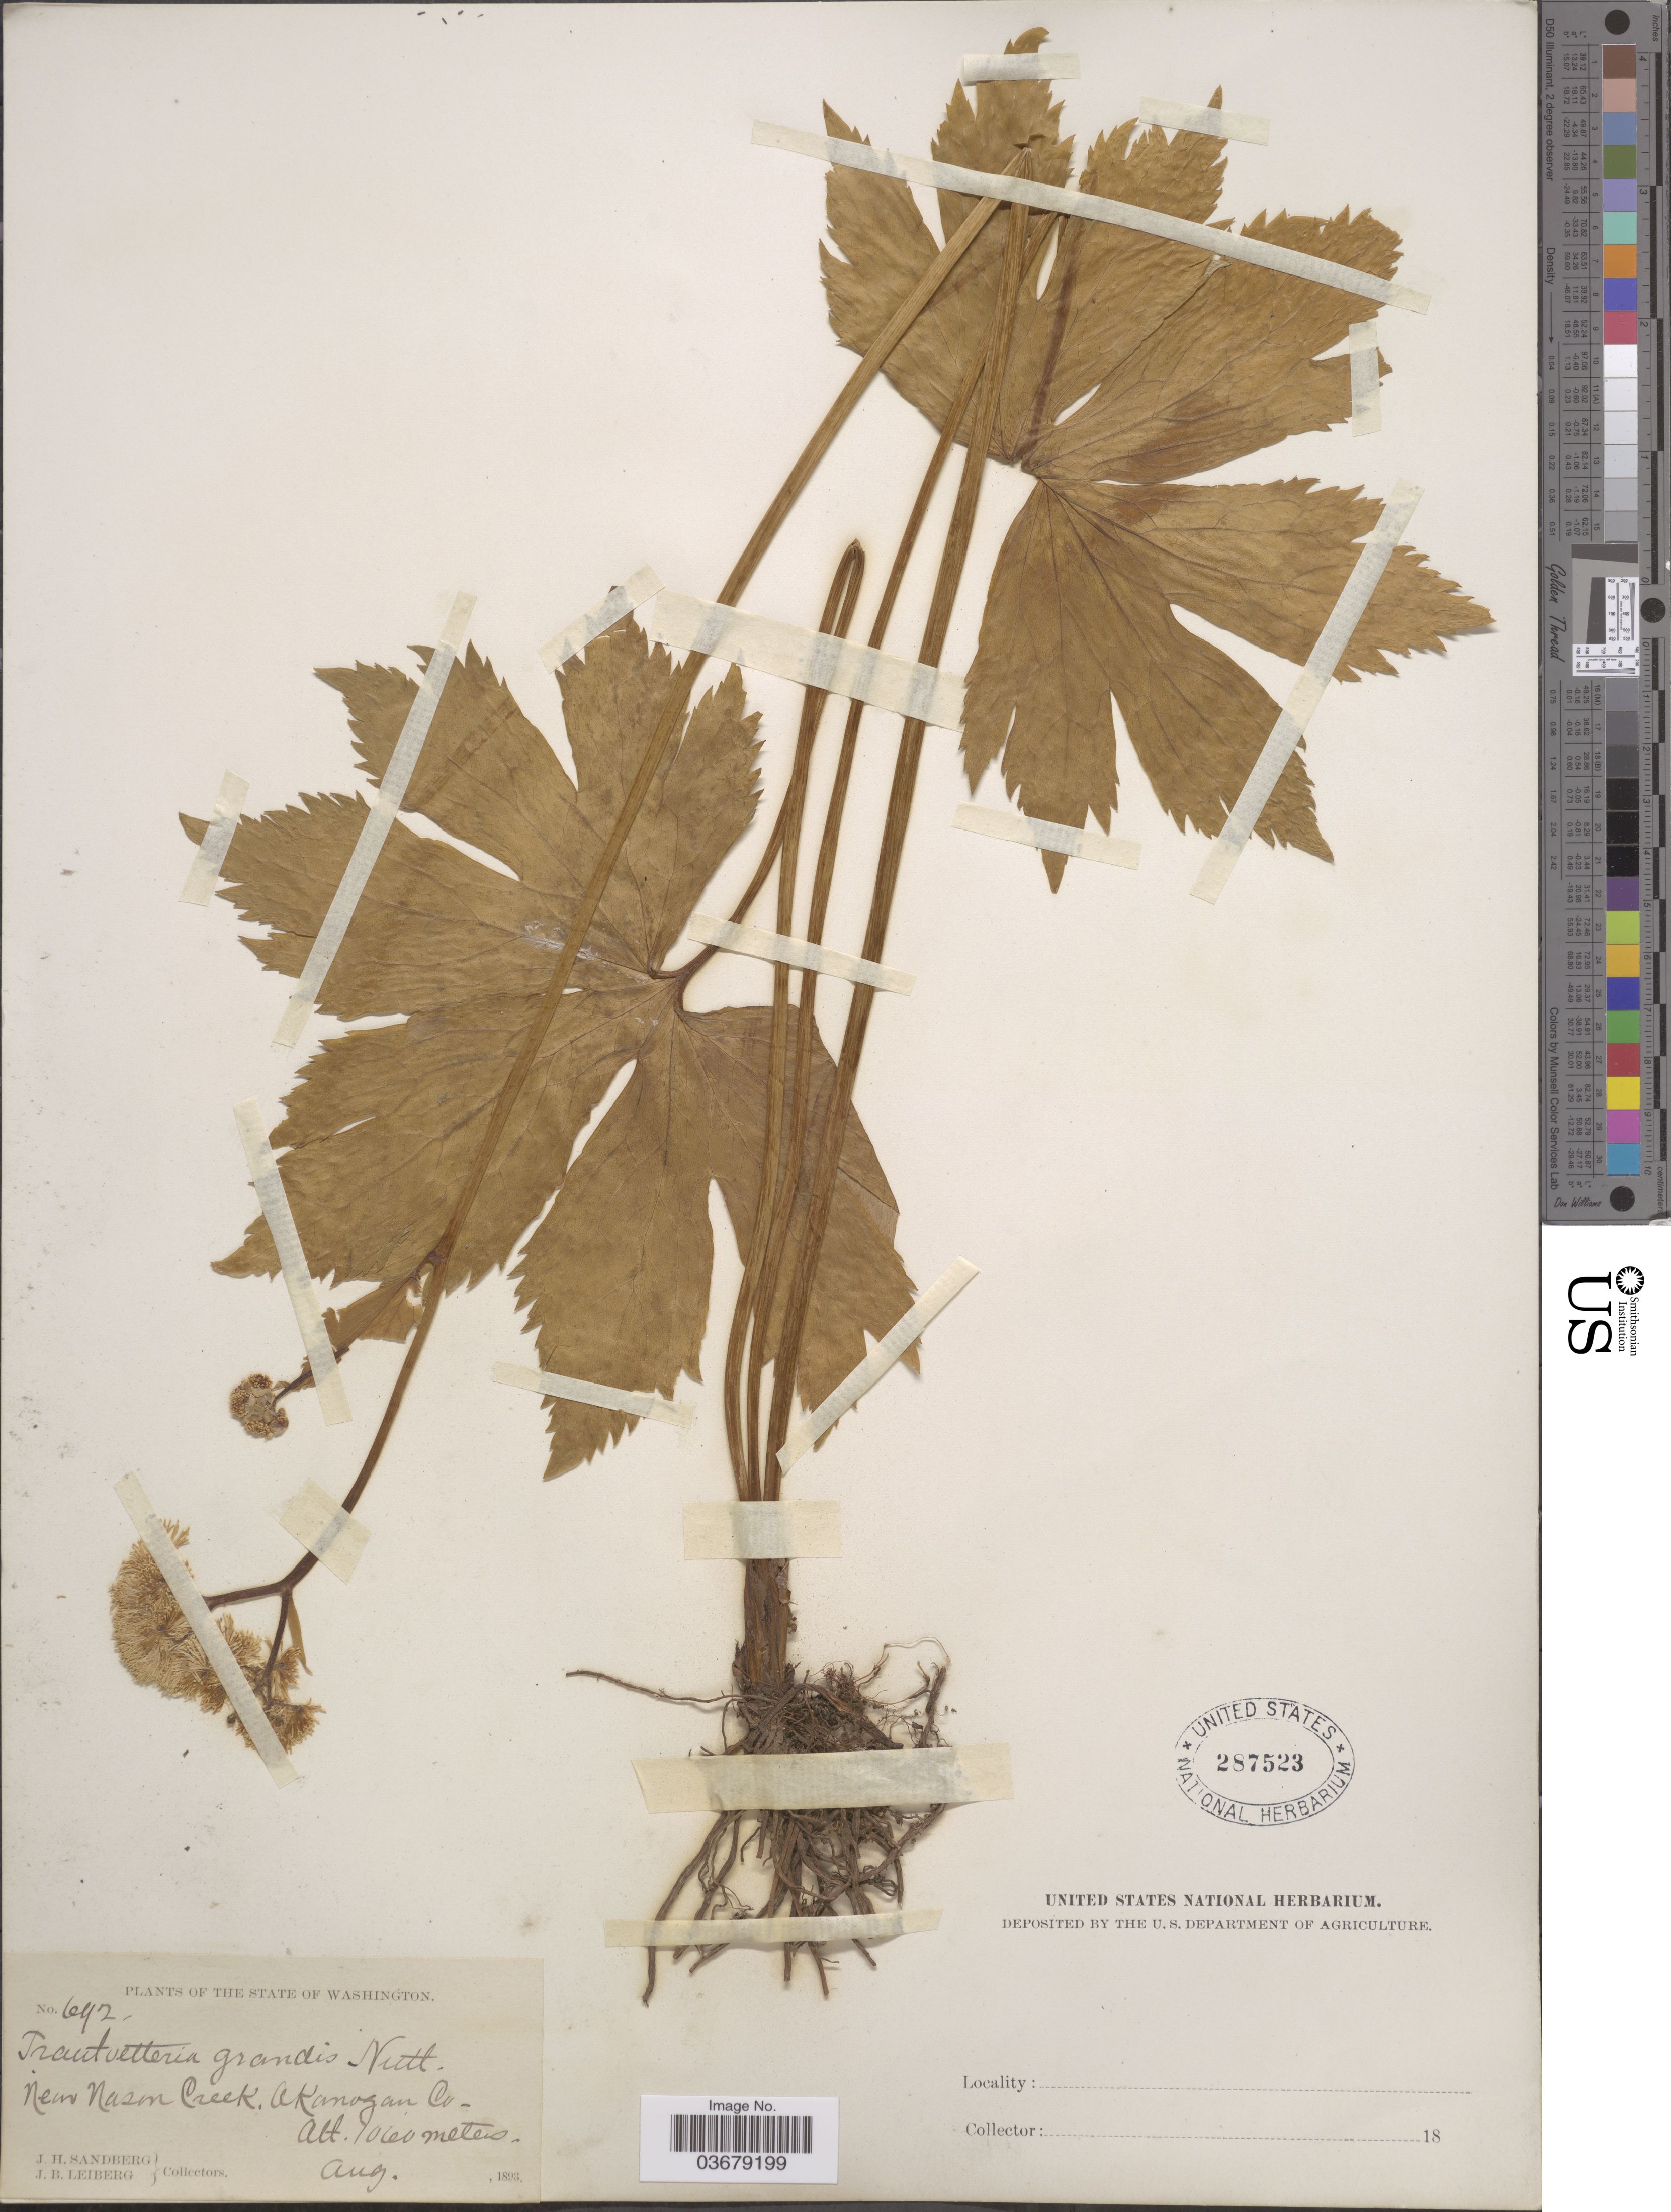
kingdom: Plantae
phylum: Tracheophyta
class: Magnoliopsida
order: Ranunculales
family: Ranunculaceae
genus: Trautvetteria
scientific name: Trautvetteria caroliniensis var. grandis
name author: (Water) Vail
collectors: J. H. Sandberg & J. B. Leiberg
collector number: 692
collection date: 1893-08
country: United States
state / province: Washington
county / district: Okanogan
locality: Near Nason Creek, Okanogan Co.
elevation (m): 1060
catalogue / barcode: US 287523